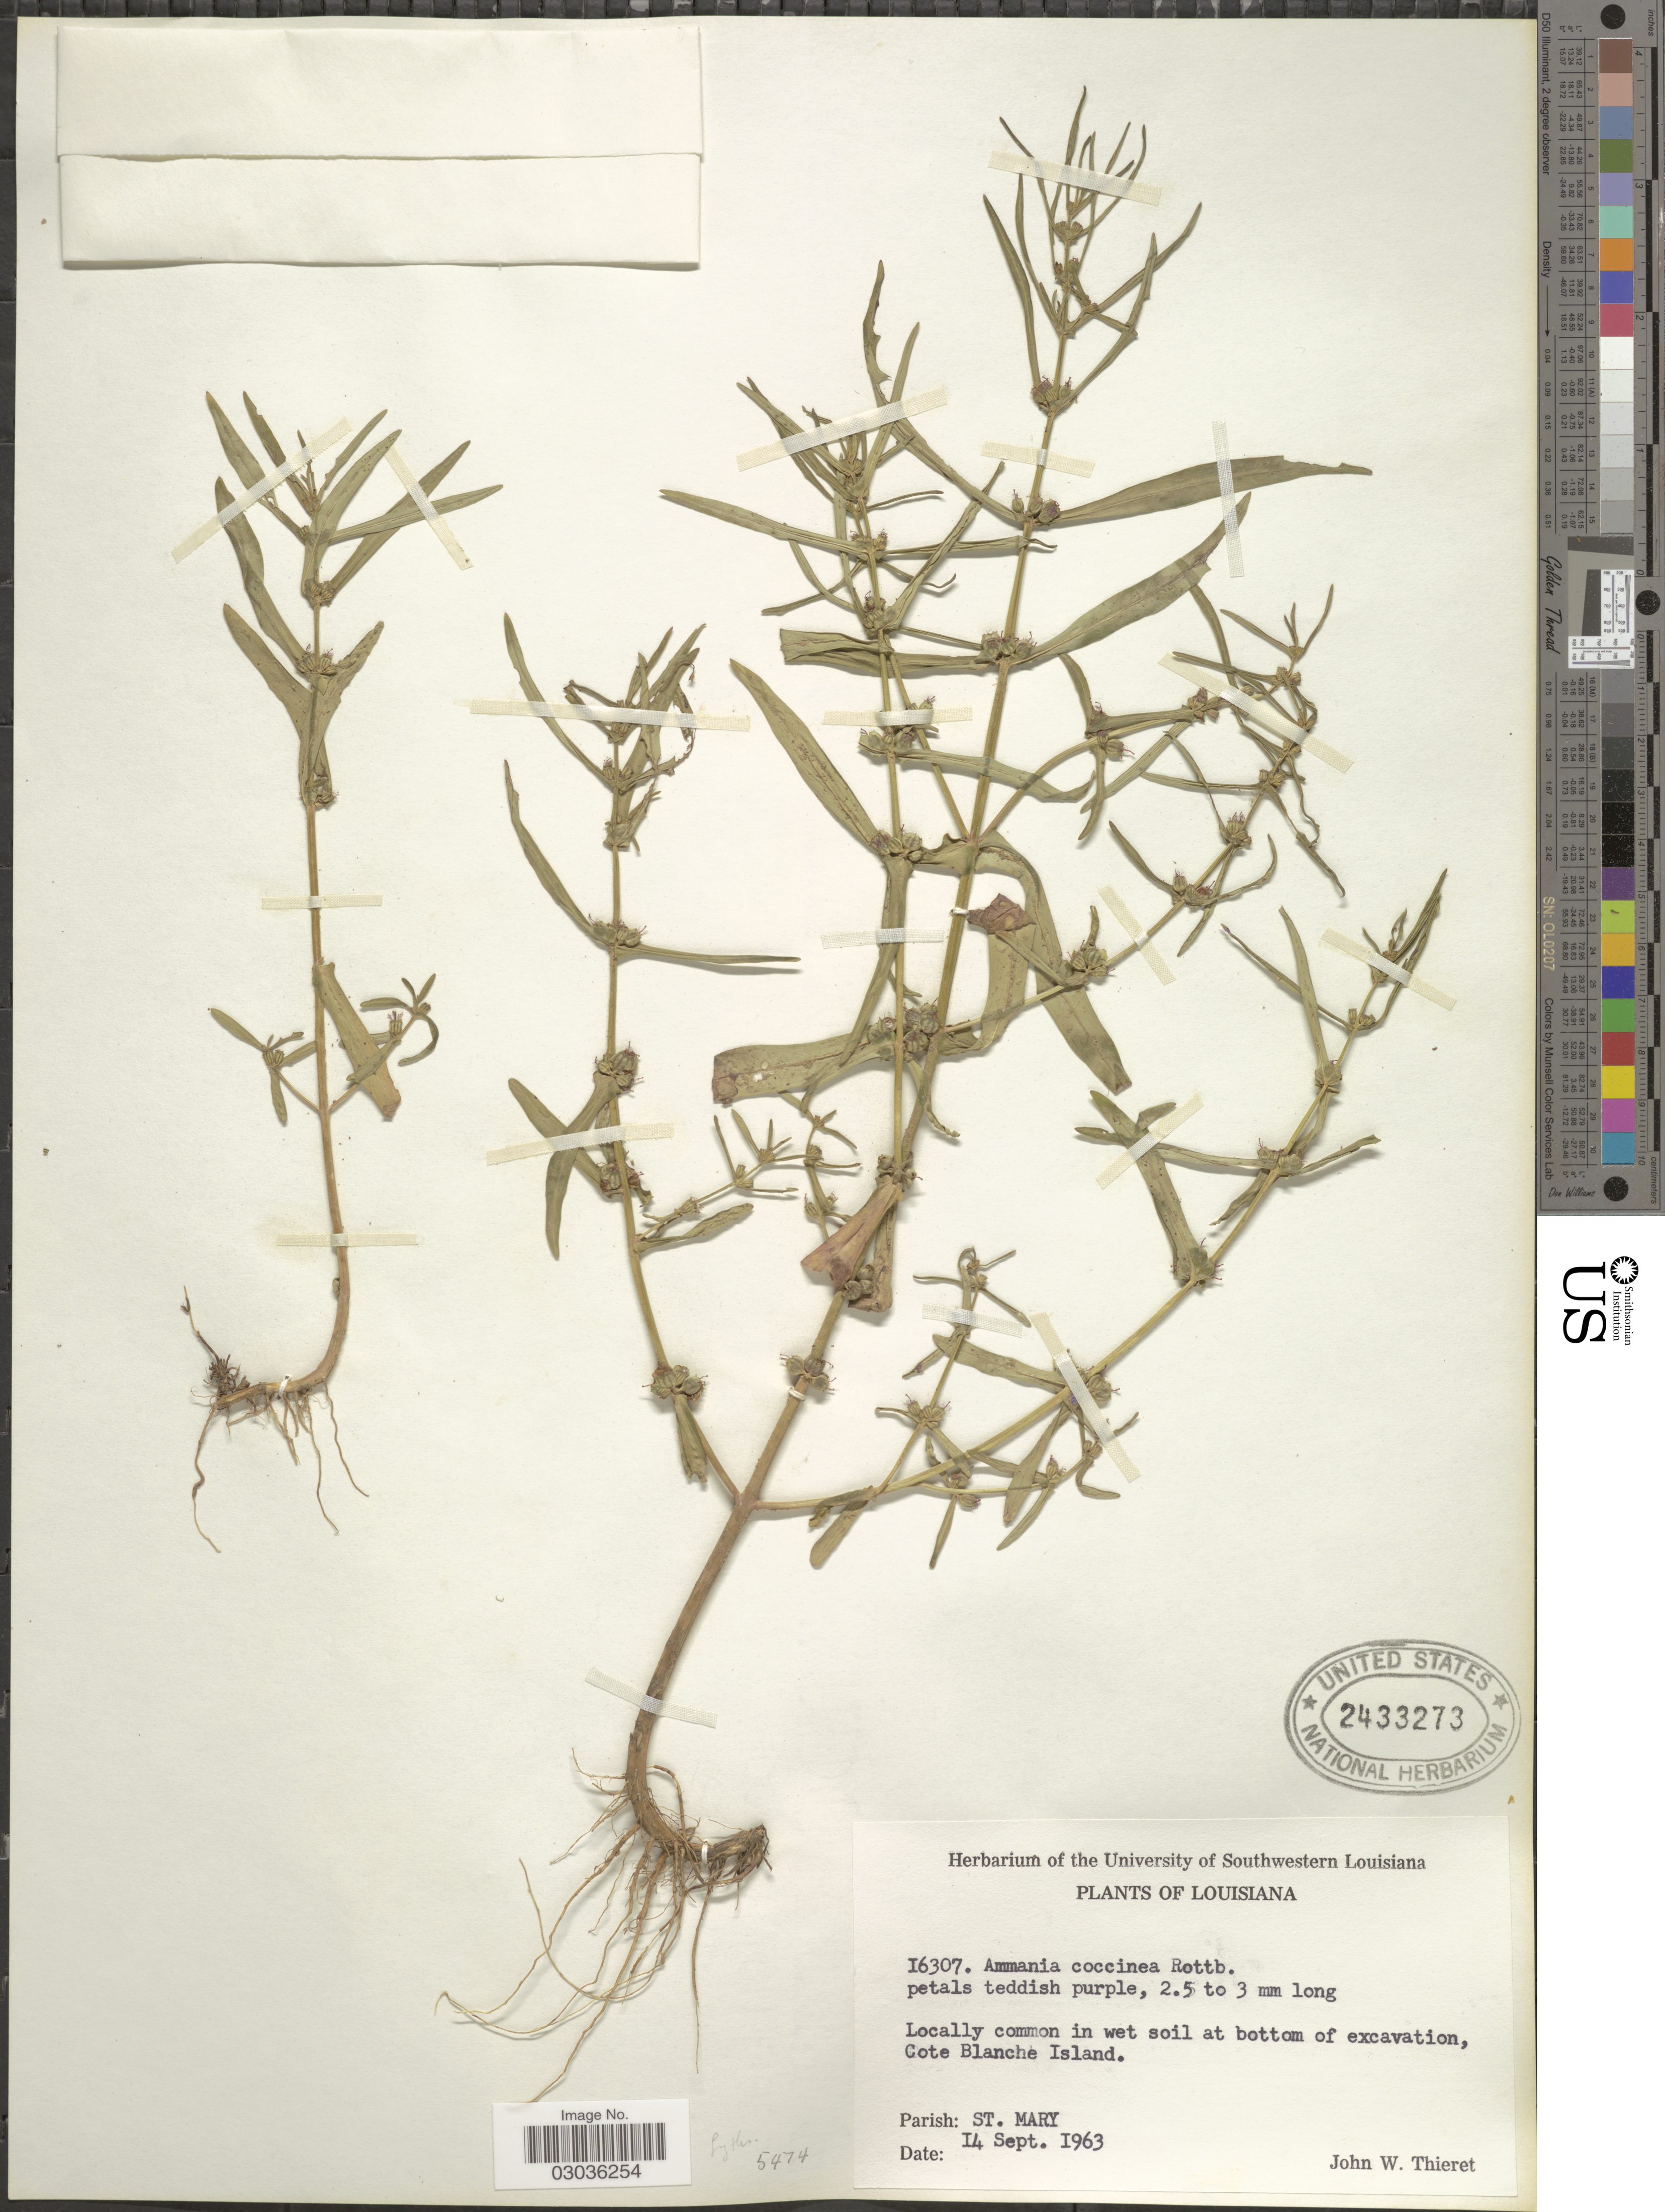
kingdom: Plantae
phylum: Tracheophyta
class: Magnoliopsida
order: Myrtales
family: Lythraceae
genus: Ammannia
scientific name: Ammannia coccinea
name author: Rottb.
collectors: J. W. Thieret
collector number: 16307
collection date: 1963-09-14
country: United States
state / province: Louisiana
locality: Cote Blanche Island, Parish: St. Mary.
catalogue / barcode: US 2433273